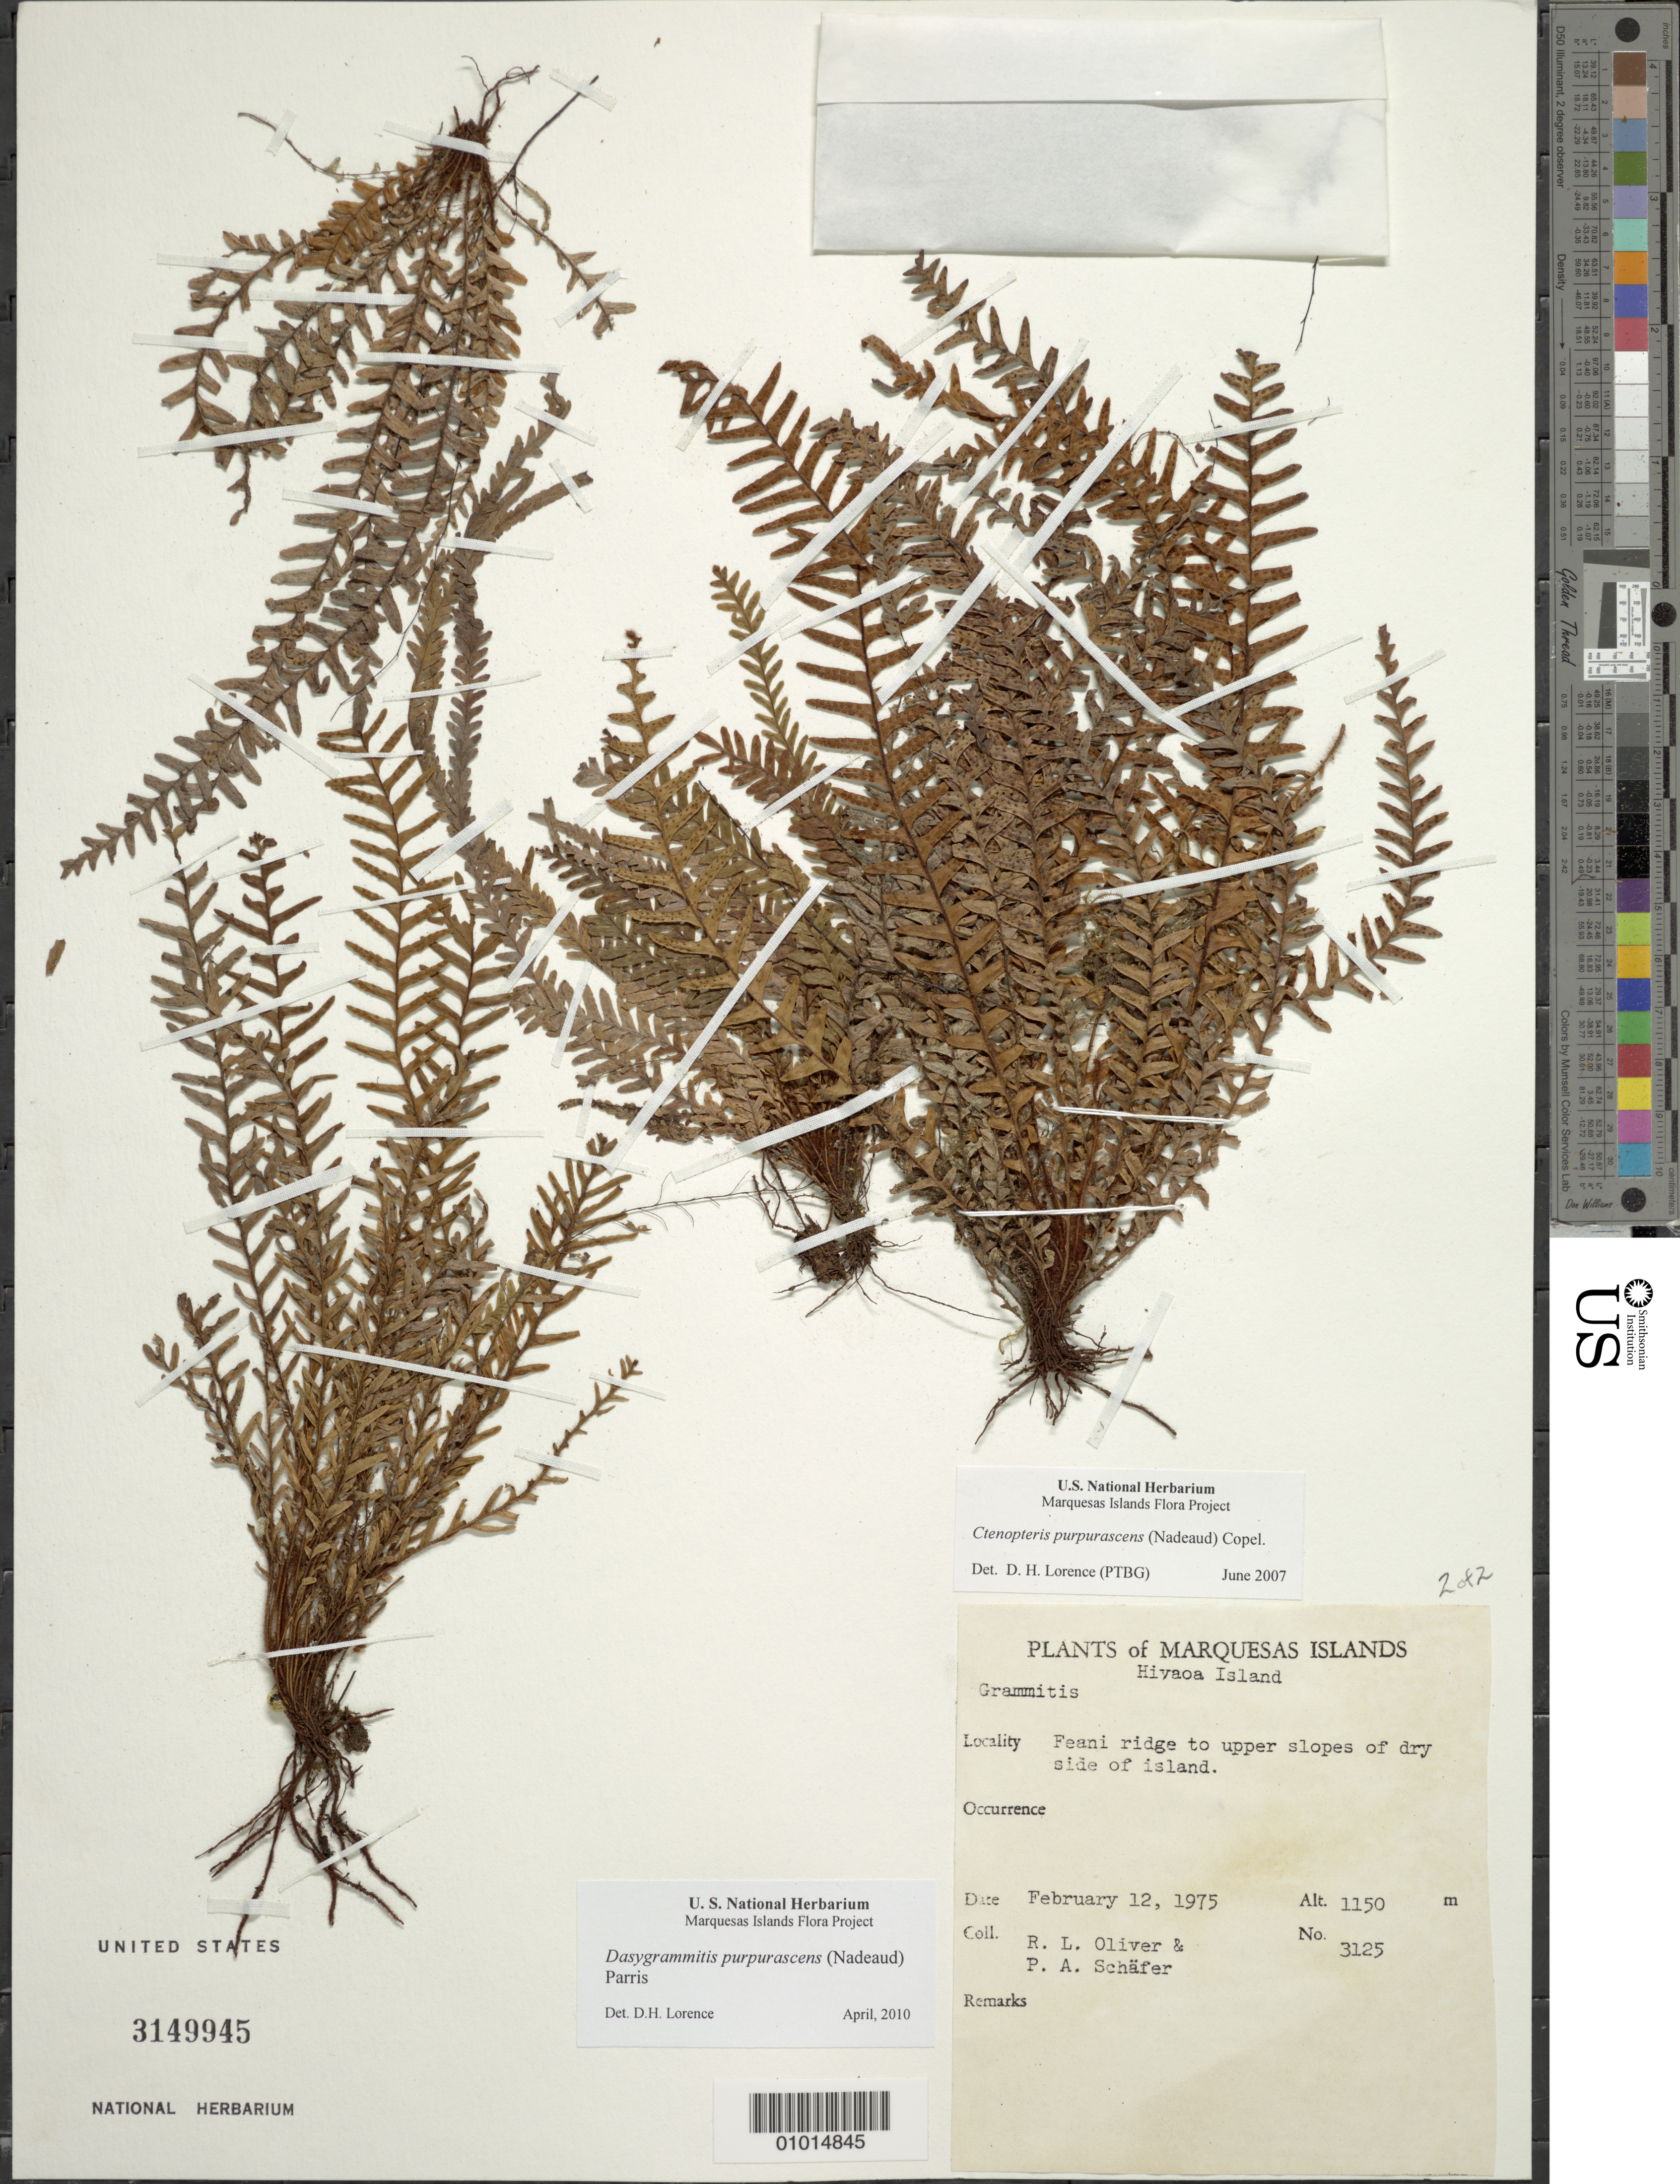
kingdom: Plantae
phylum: Tracheophyta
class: Polypodiopsida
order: Polypodiales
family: Polypodiaceae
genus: Dasygrammitis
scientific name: Dasygrammitis purpurascens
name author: (Nadeaud) Parris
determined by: Lorence, David H., (PTBG), National Tropical Botanical Garden (UNITED STATES)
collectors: R. L. Oliver & P. A. Schäfer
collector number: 3125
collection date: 1975-02-12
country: French Polynesia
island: Hiva Oa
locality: Feani ridge to upper slopes of dry side of island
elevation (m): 1150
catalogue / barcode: US 3149945